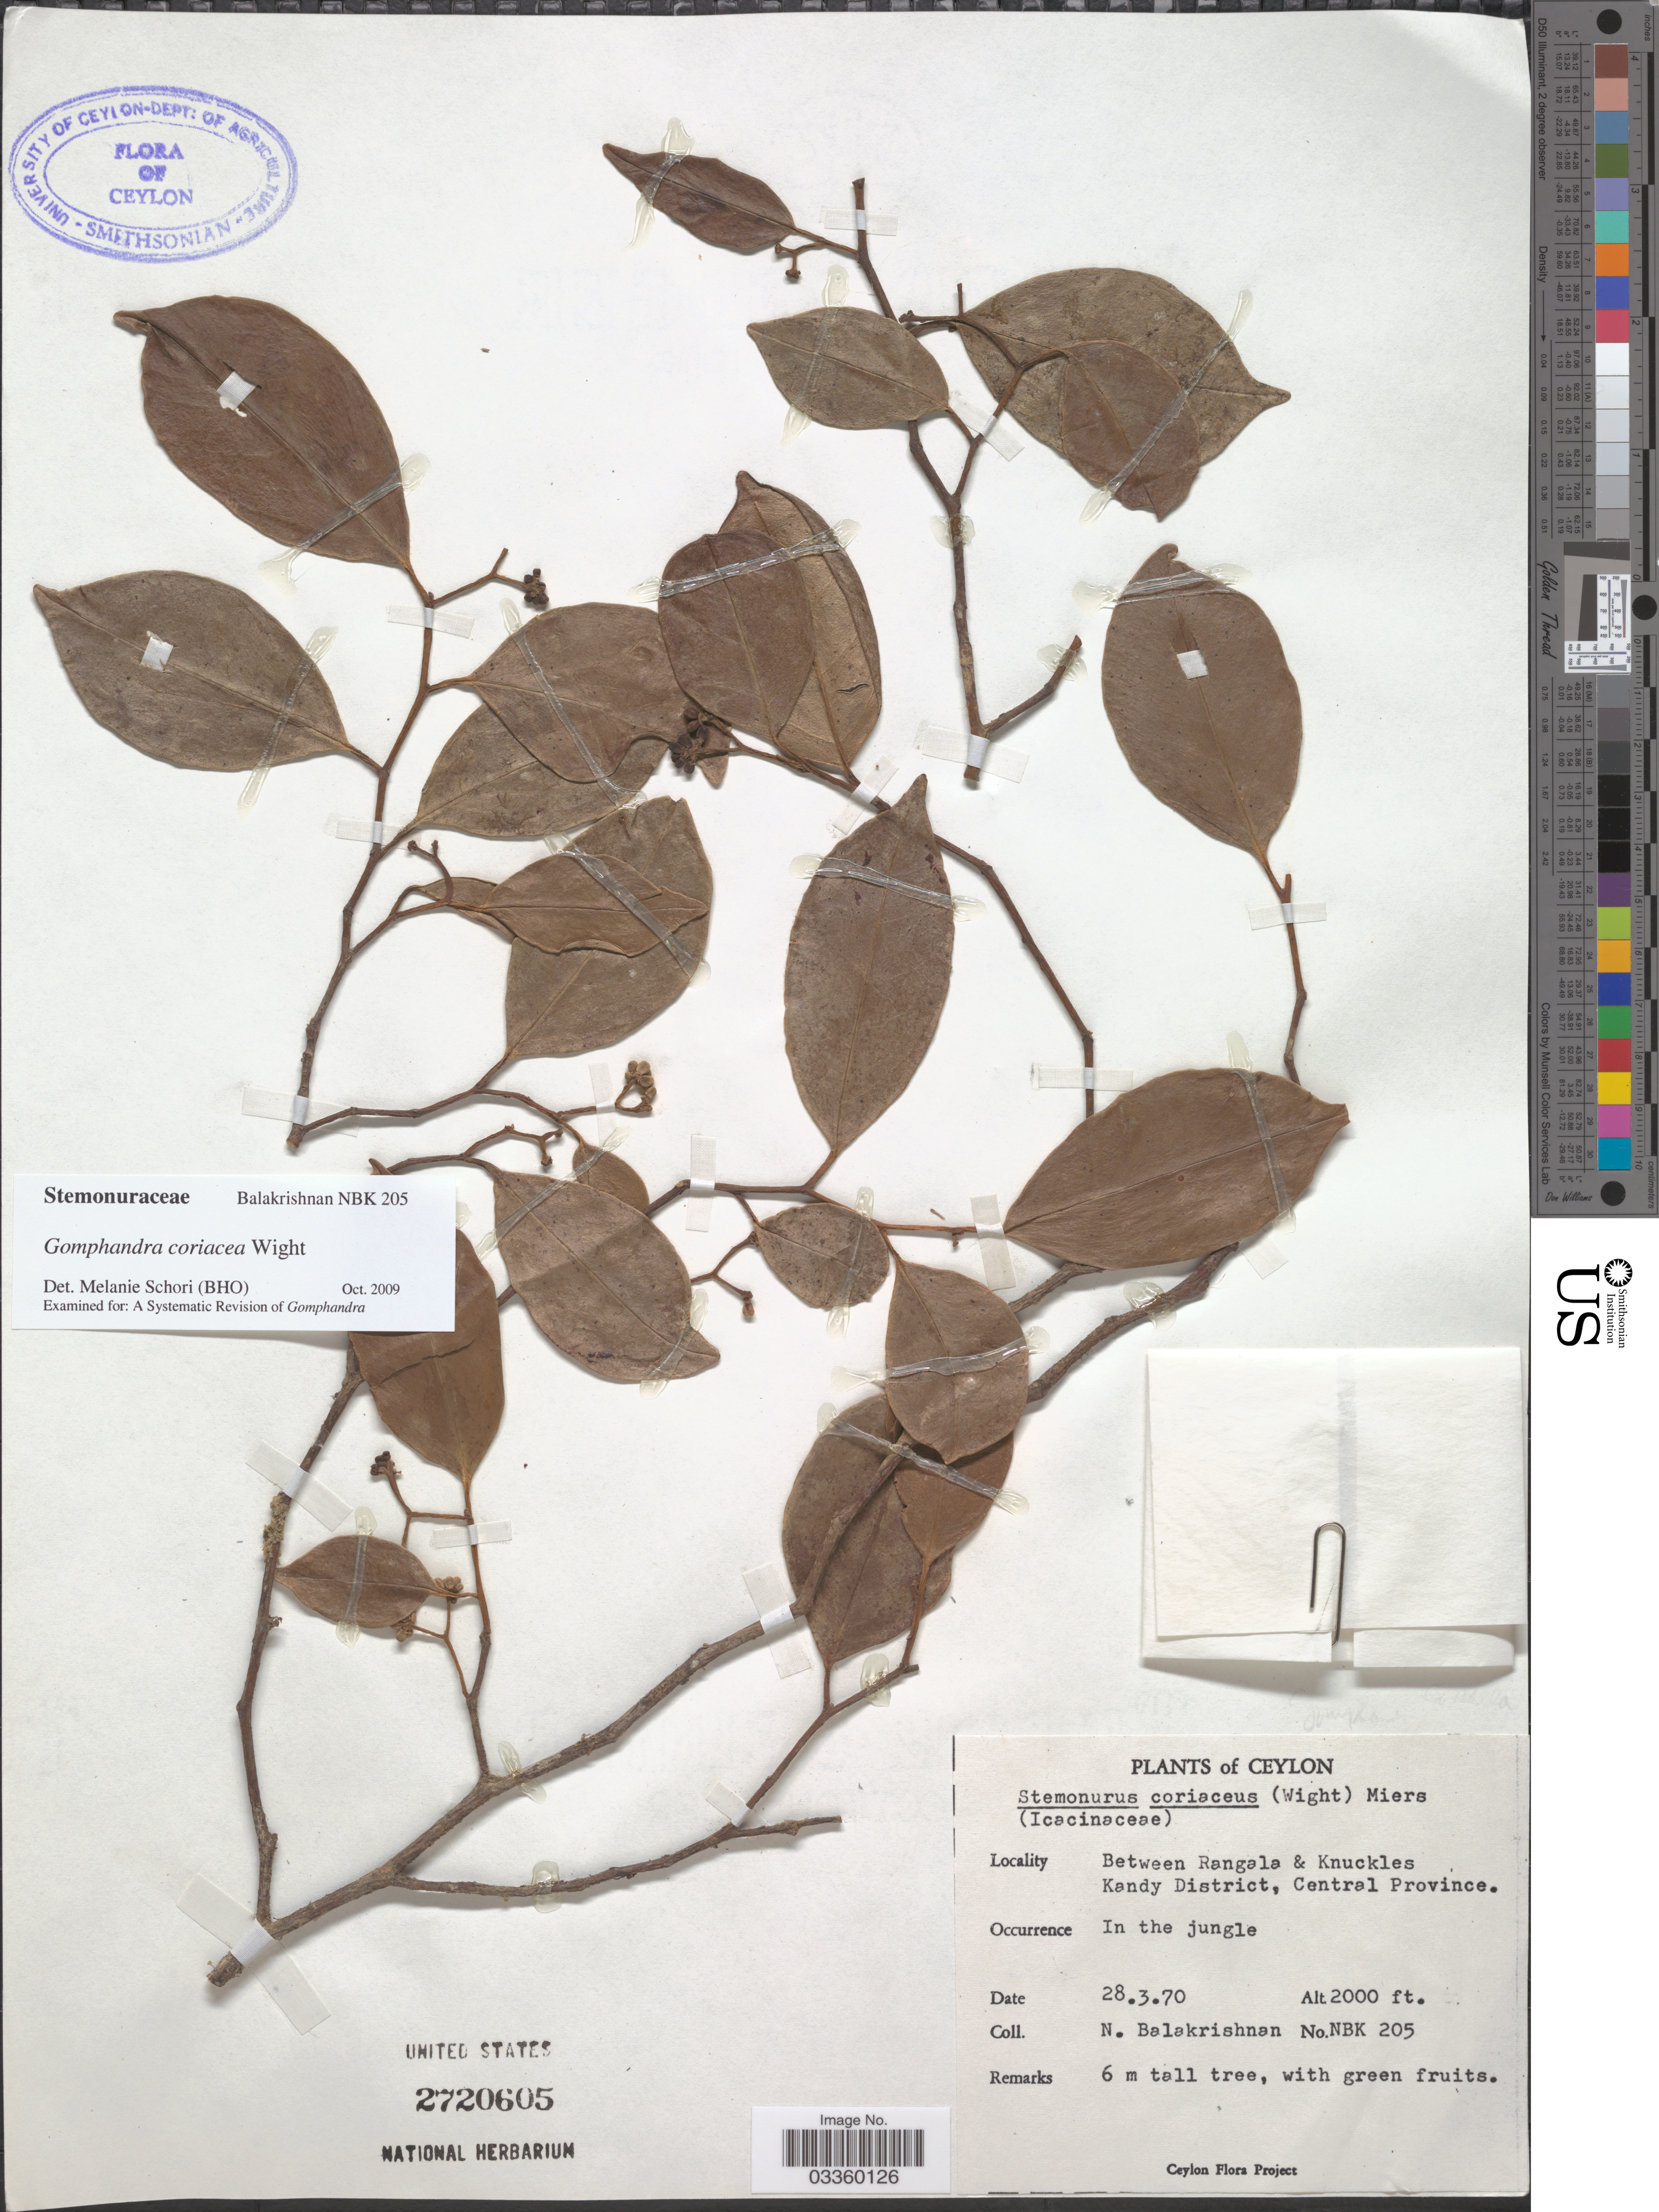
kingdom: Plantae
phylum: Tracheophyta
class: Magnoliopsida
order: Cardiopteridales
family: Stemonuraceae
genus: Gomphandra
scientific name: Gomphandra coriacea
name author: Wight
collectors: N. Balakrishnan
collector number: NBK 205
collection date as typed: Transcribed d/m/y: 28/3/70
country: Sri Lanka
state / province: Central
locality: Ceylon. Between Rangala & Knuckles Kandy District.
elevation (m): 610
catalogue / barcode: US 2720605